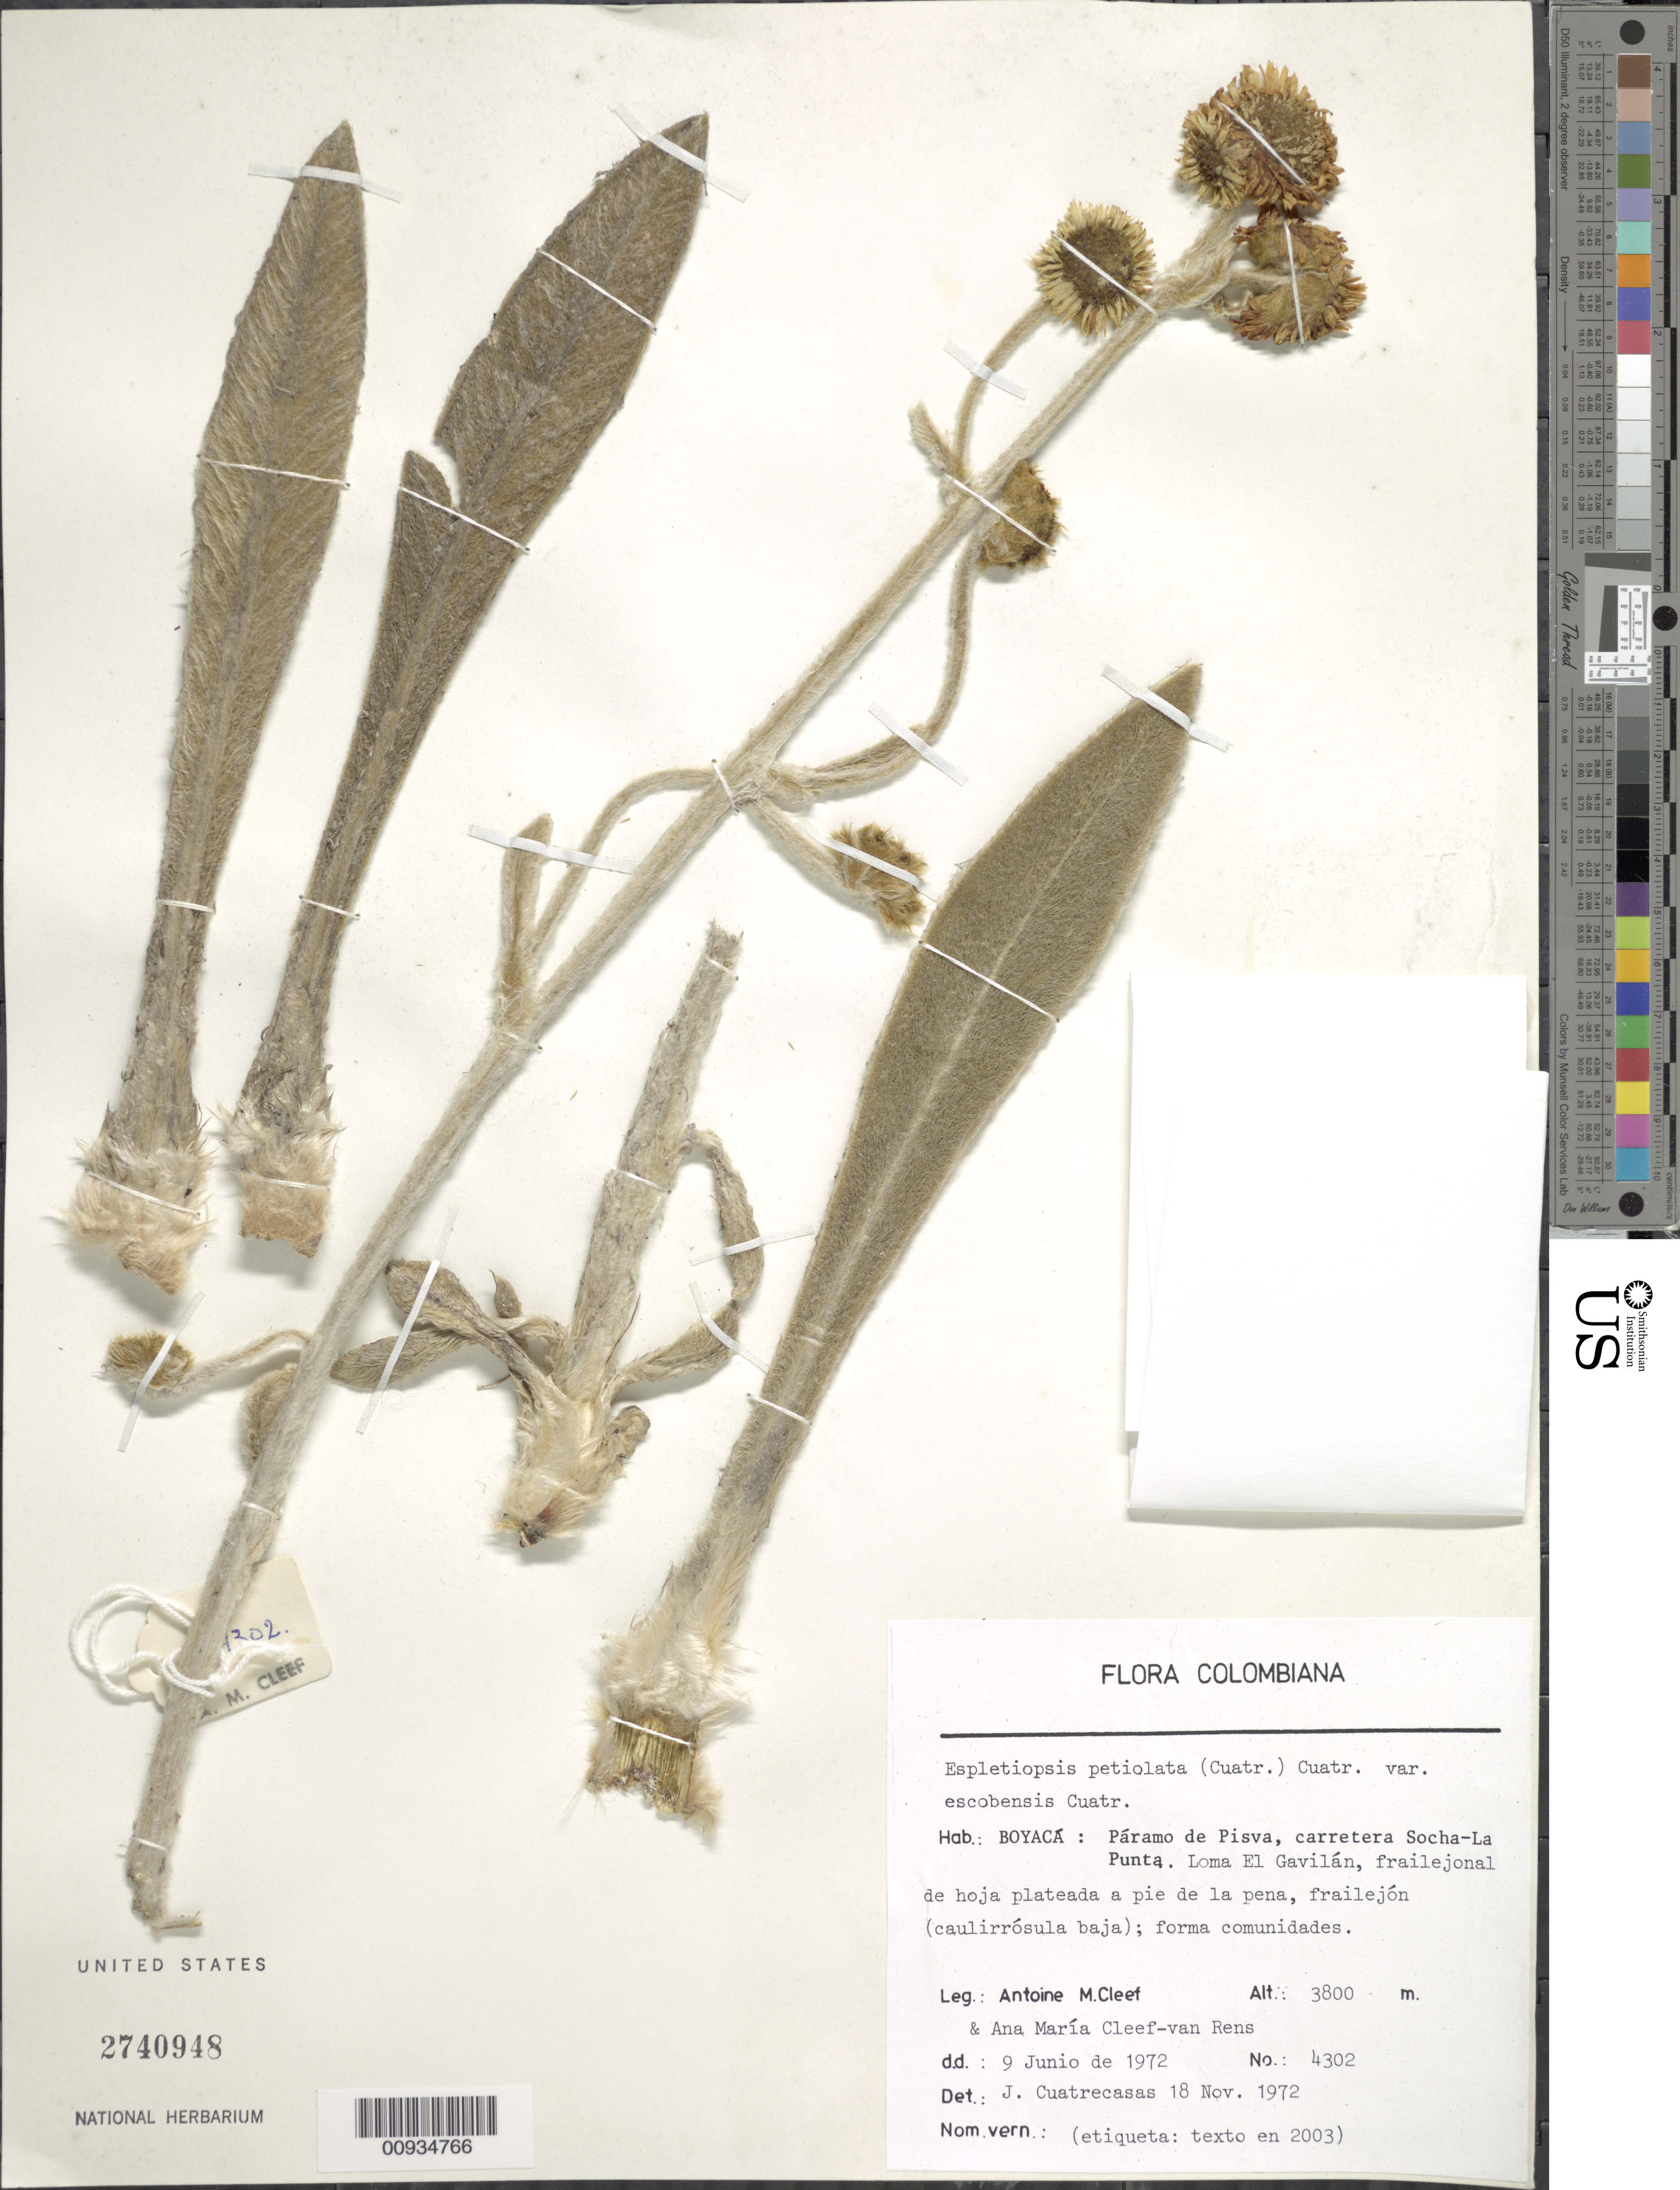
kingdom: Plantae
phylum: Tracheophyta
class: Magnoliopsida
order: Asterales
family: Asteraceae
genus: Espeletiopsis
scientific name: Espeletiopsis petiolata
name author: (Cuatrec.) Cuatrec.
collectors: A. M. Cleef & A. M. van Rens de Cleef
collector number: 4302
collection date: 1972-06-09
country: Colombia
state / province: Boyacá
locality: Páramo de Pisba. Carretera Socha-La Punta. Loma El Gavilán, al pié de la peña.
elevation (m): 3800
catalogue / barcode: US 2740948